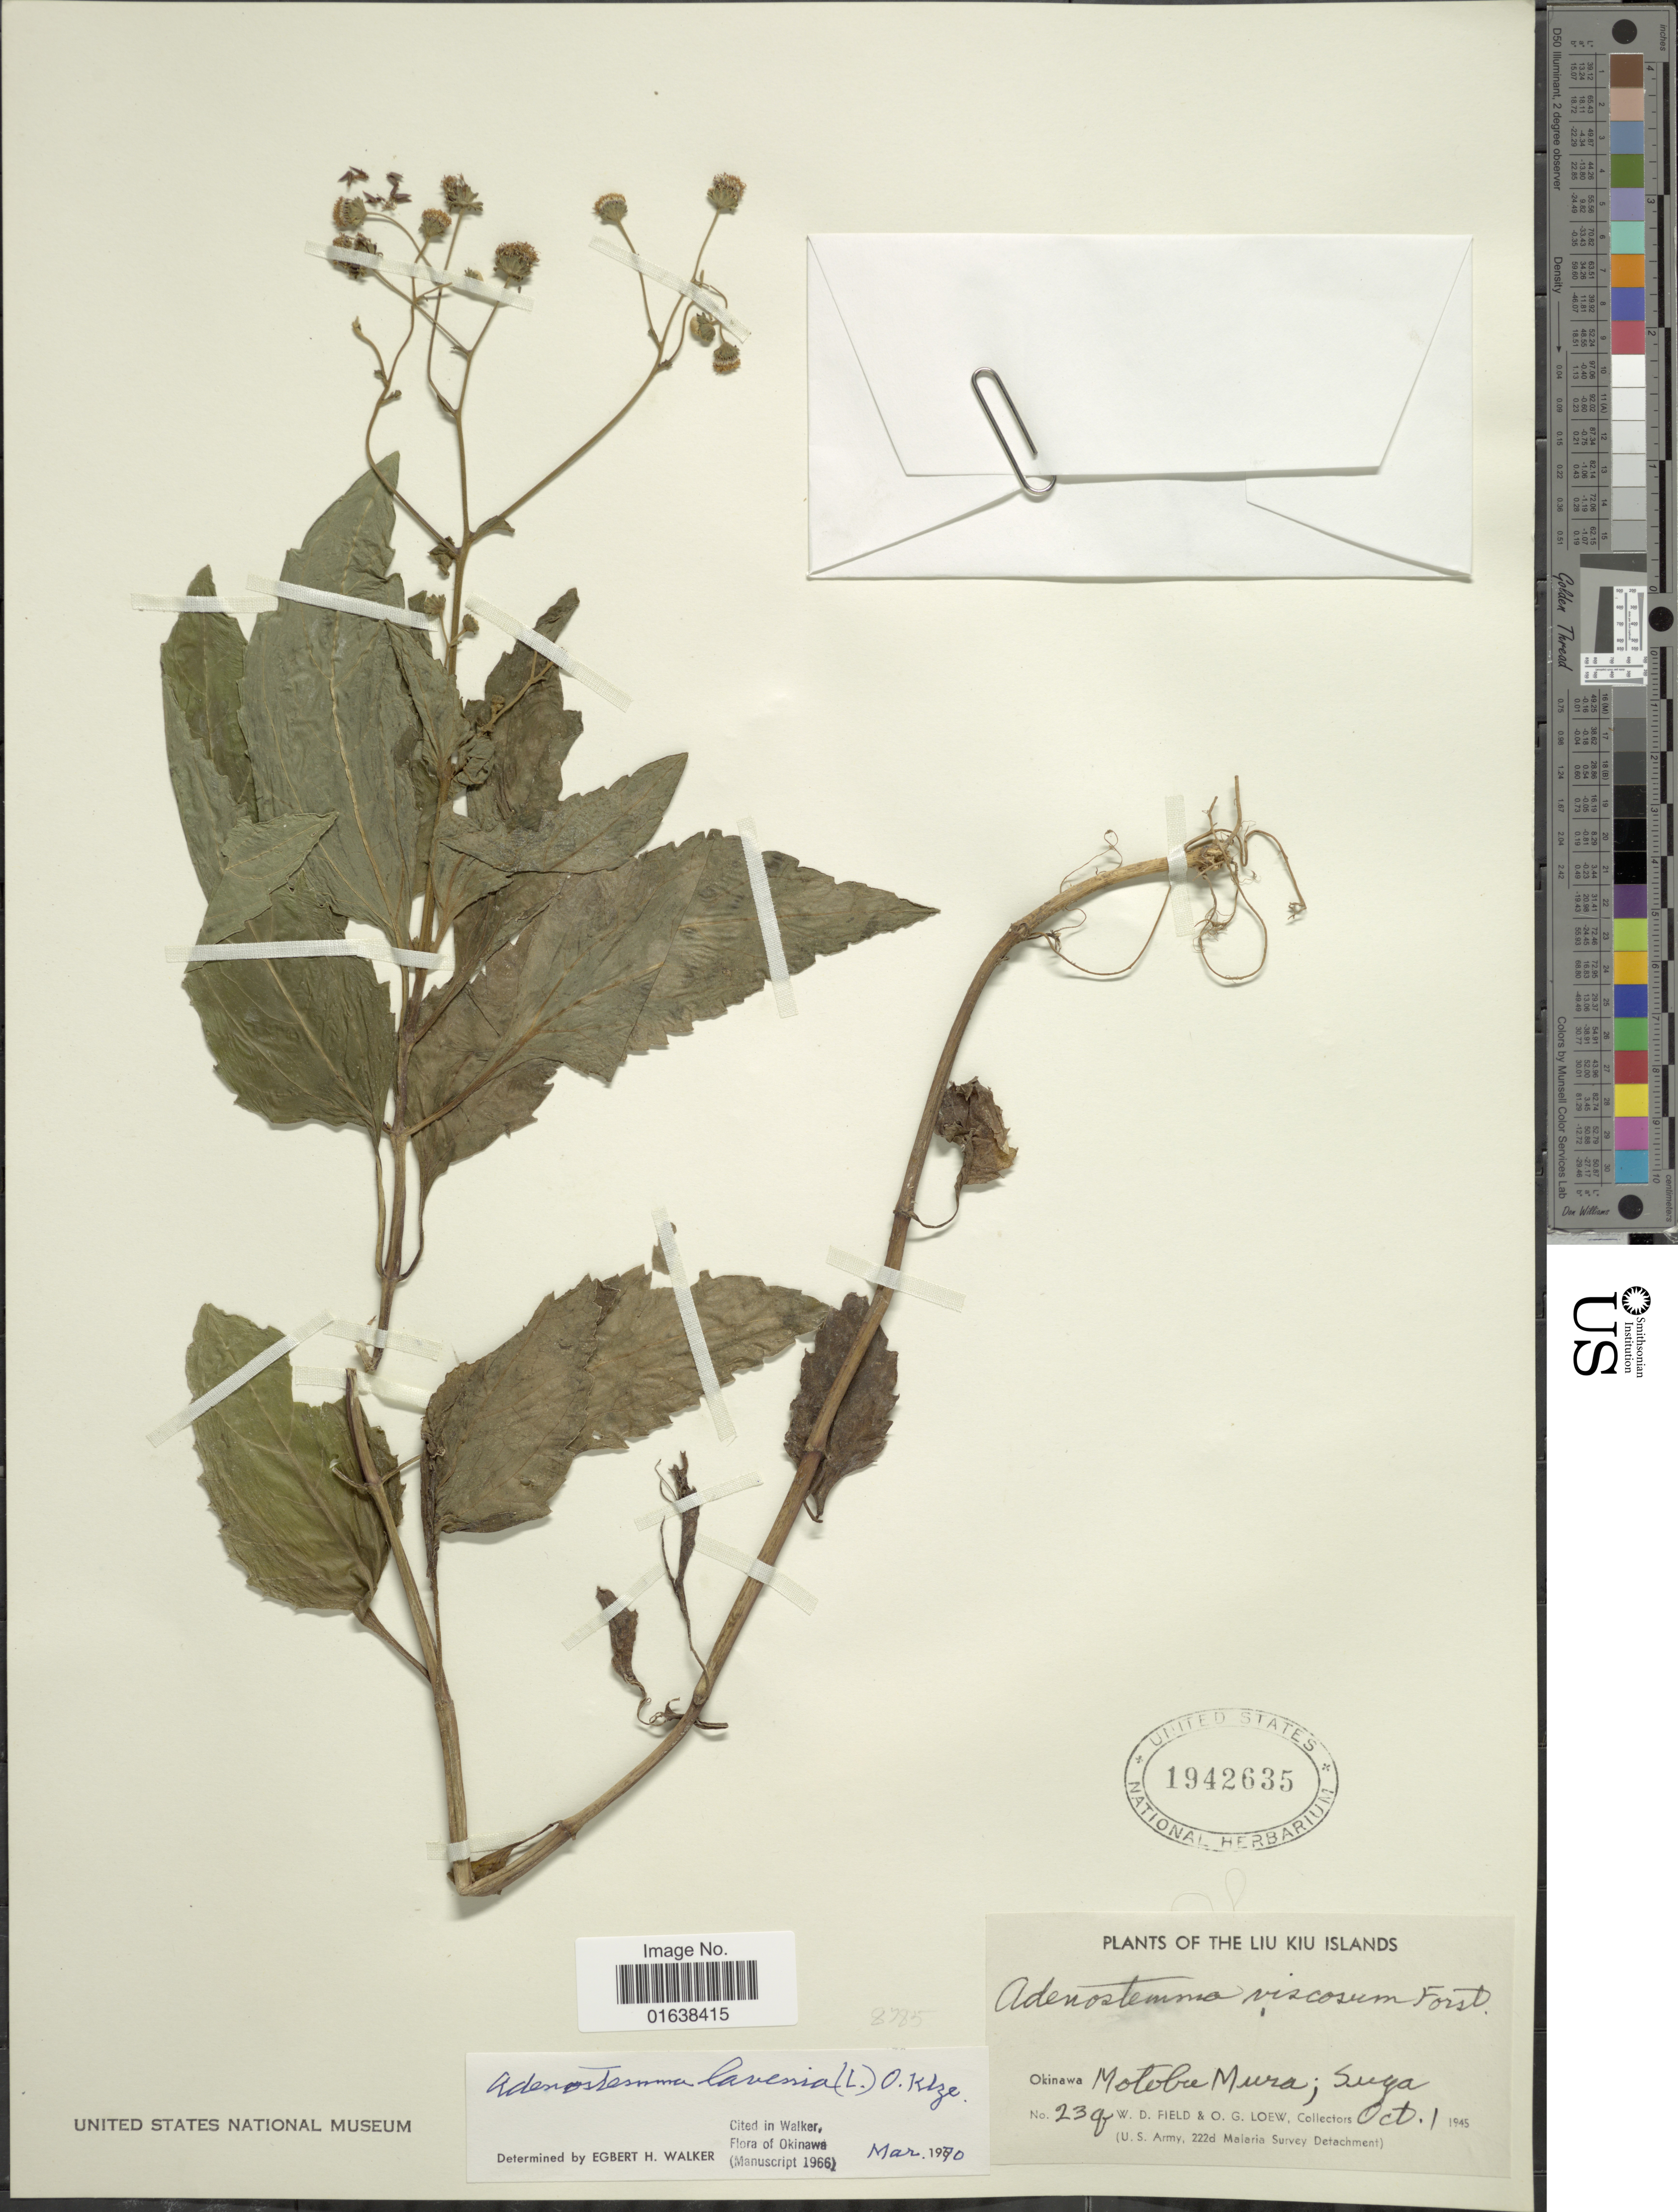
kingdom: Plantae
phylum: Tracheophyta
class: Magnoliopsida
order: Asterales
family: Asteraceae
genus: Adenostemma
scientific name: Adenostemma lavenia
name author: (L.) Kuntze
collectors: W. D. Field & O. G. Loew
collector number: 23q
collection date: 1945-10-01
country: Japan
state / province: Okinawa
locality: Liu Kiu Islands. Okinawa. Motobu Mura; Suga.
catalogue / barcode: US 1942635